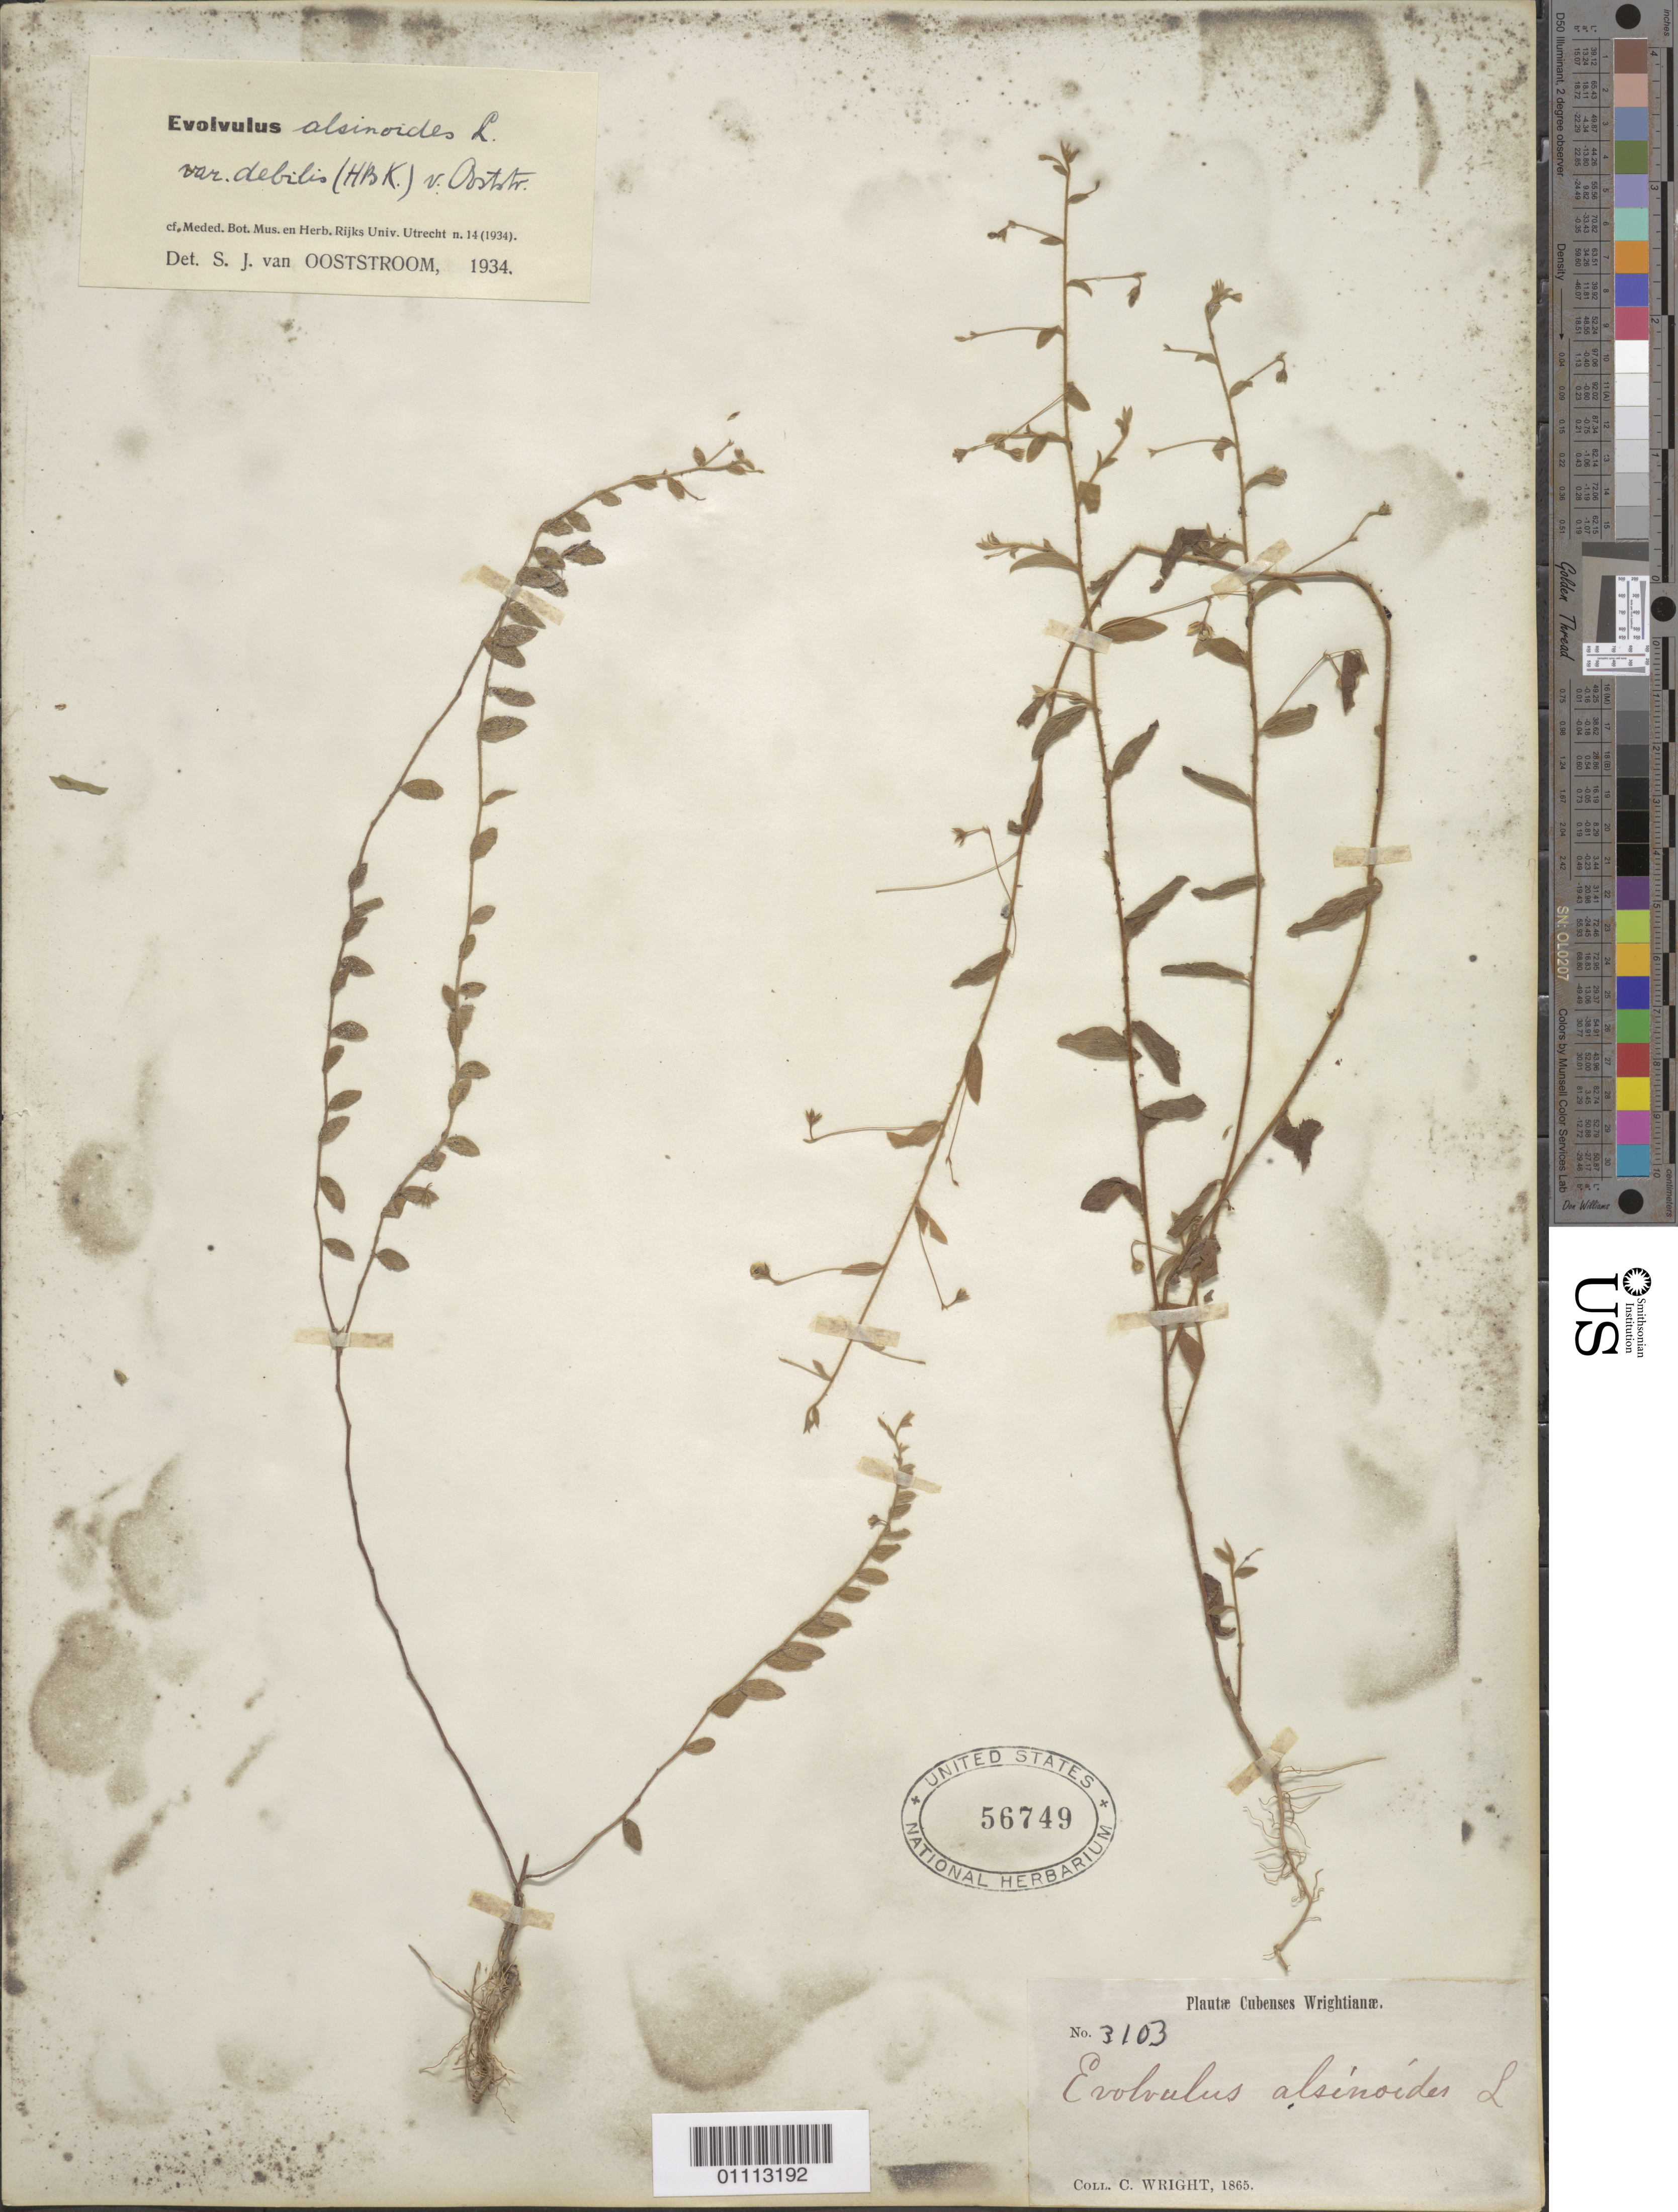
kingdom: Plantae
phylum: Tracheophyta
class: Magnoliopsida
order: Solanales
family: Convolvulaceae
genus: Evolvulus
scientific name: Evolvulus alsinoides var. debilis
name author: (Kunth) Ooststr.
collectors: C. Wright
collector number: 3103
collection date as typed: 1865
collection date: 1865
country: Cuba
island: Cuba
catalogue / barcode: US 56749